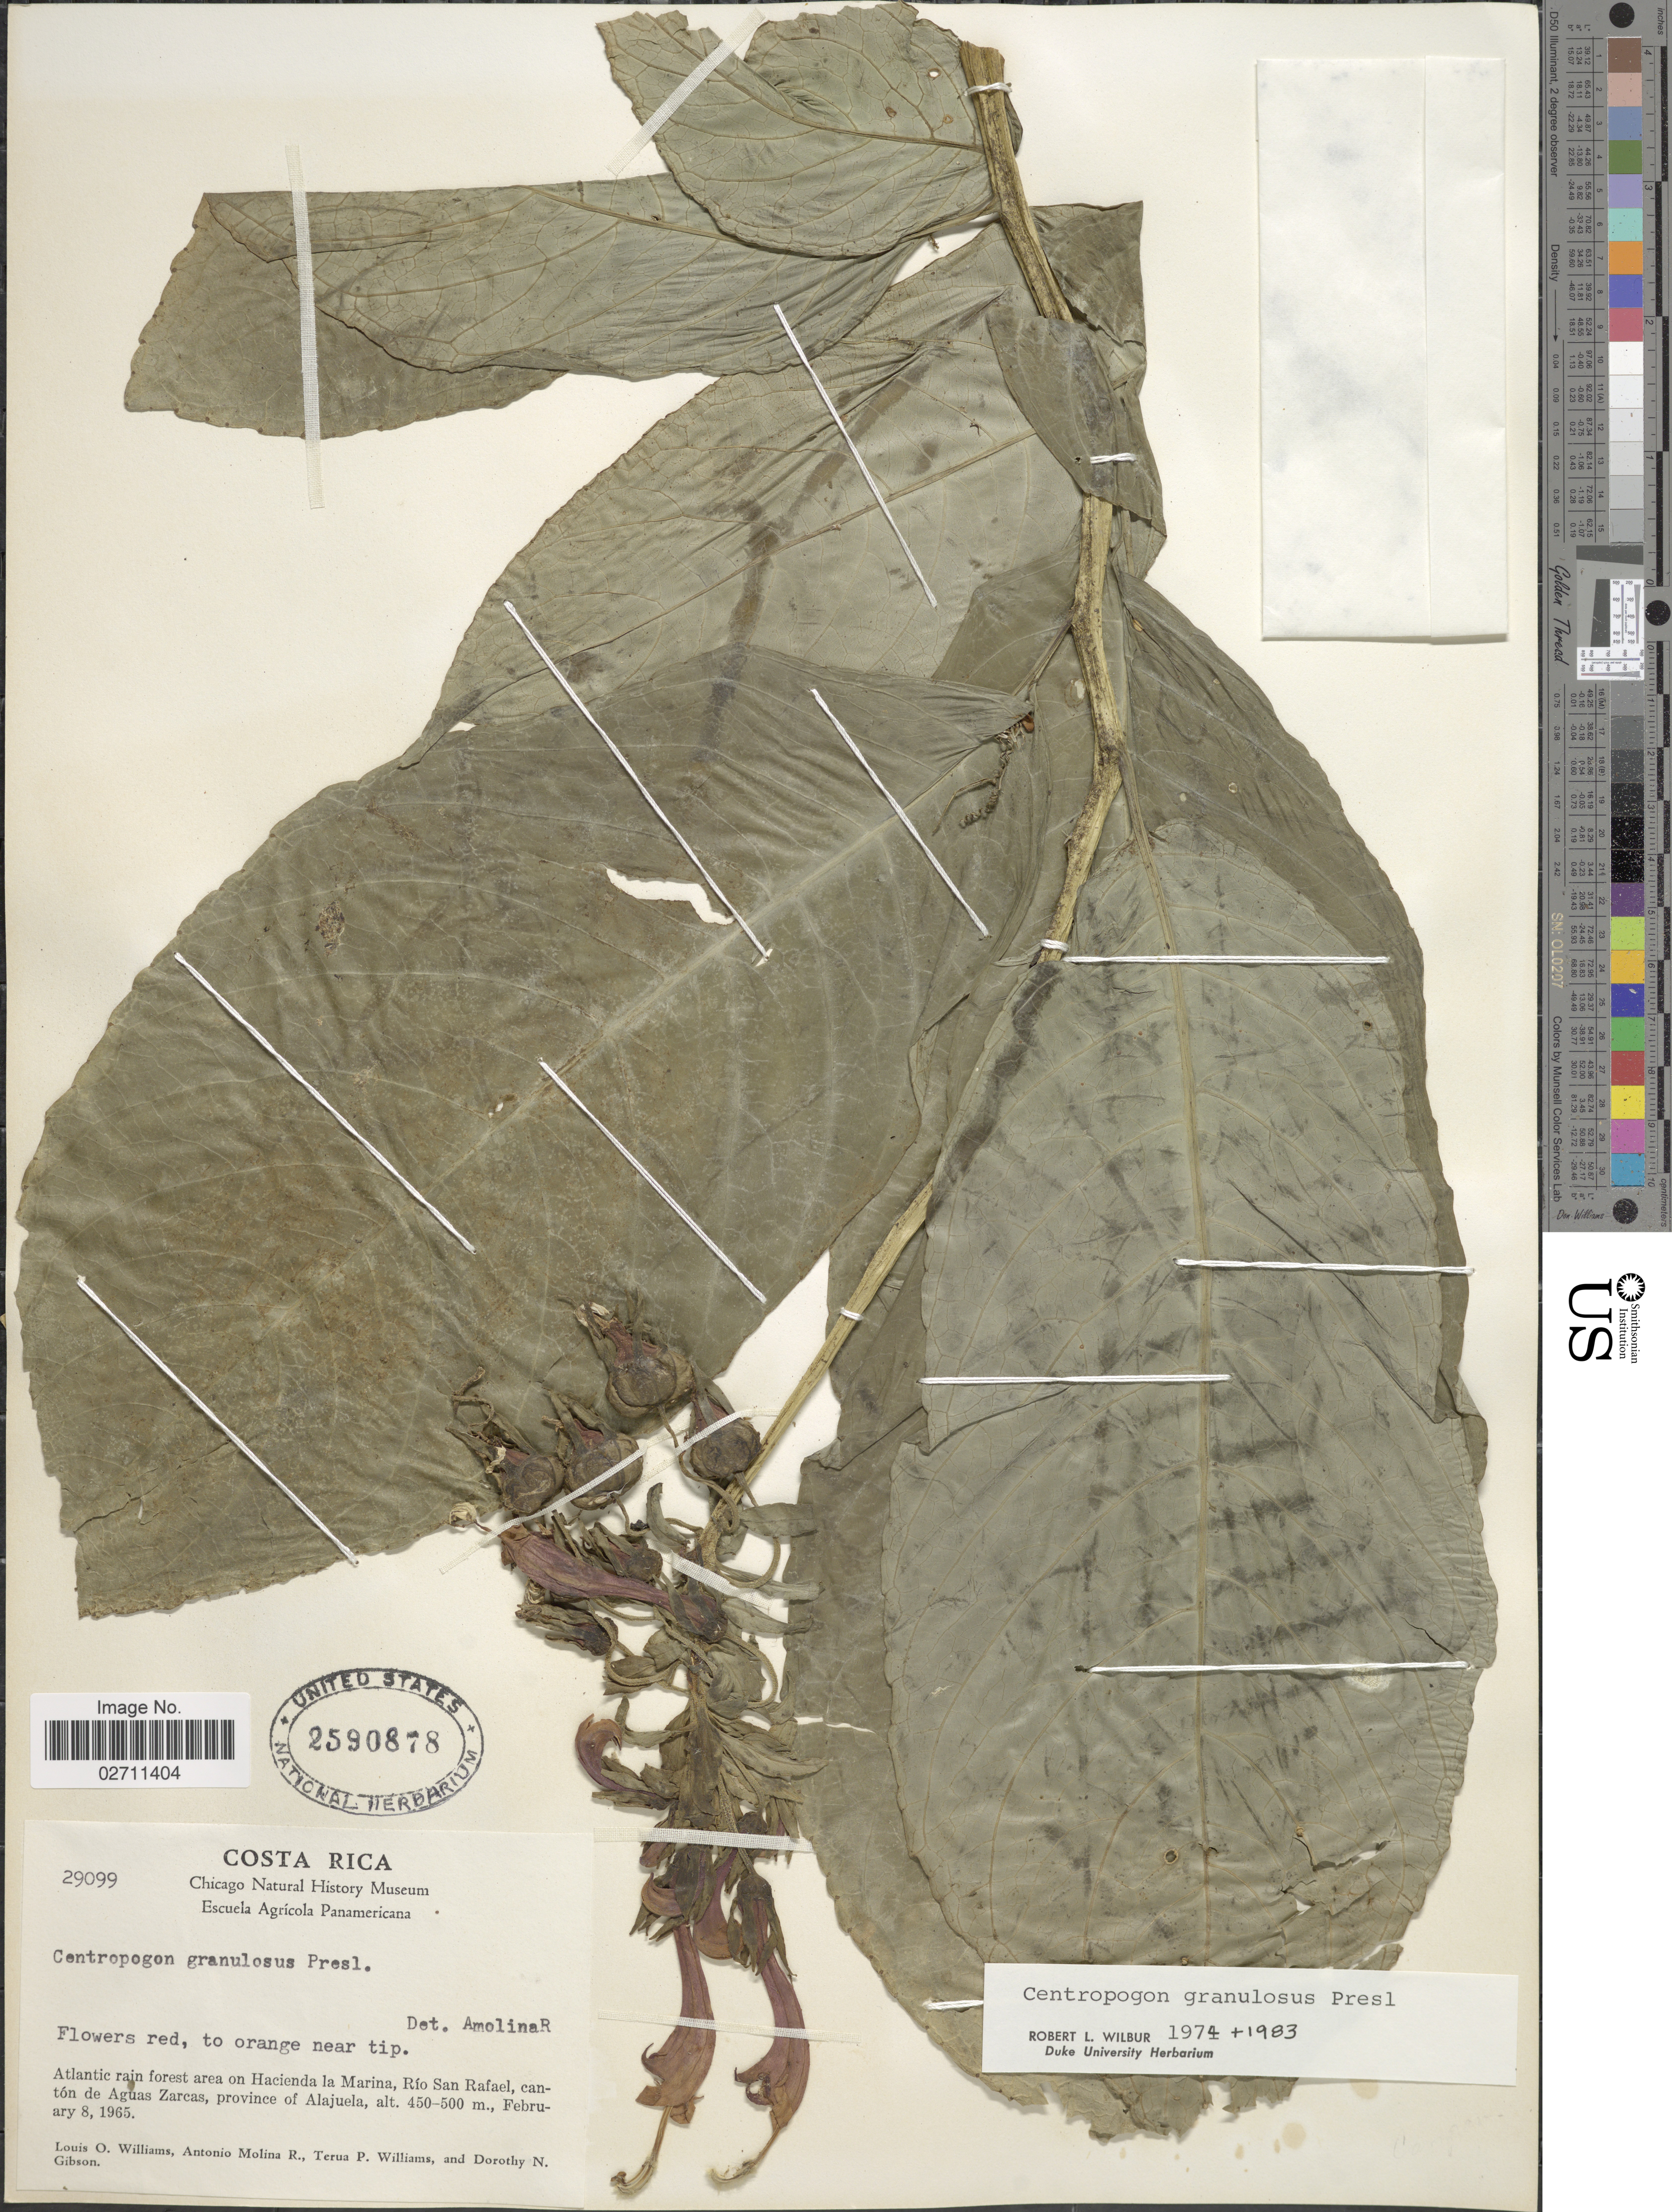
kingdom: Plantae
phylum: Tracheophyta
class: Magnoliopsida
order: Asterales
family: Campanulaceae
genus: Centropogon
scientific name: Centropogon granulosus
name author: C. Presl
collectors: L. O. Williams, A. Molina R., T. P. Williams & D. N. Gibson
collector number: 29099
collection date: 1965-02-08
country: Costa Rica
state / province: Alajuela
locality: Atlantic rain forest area on Hacienda la Marina, Rio San Rafael, canton de Aguas Zarcas.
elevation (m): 450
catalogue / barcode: US 2590878